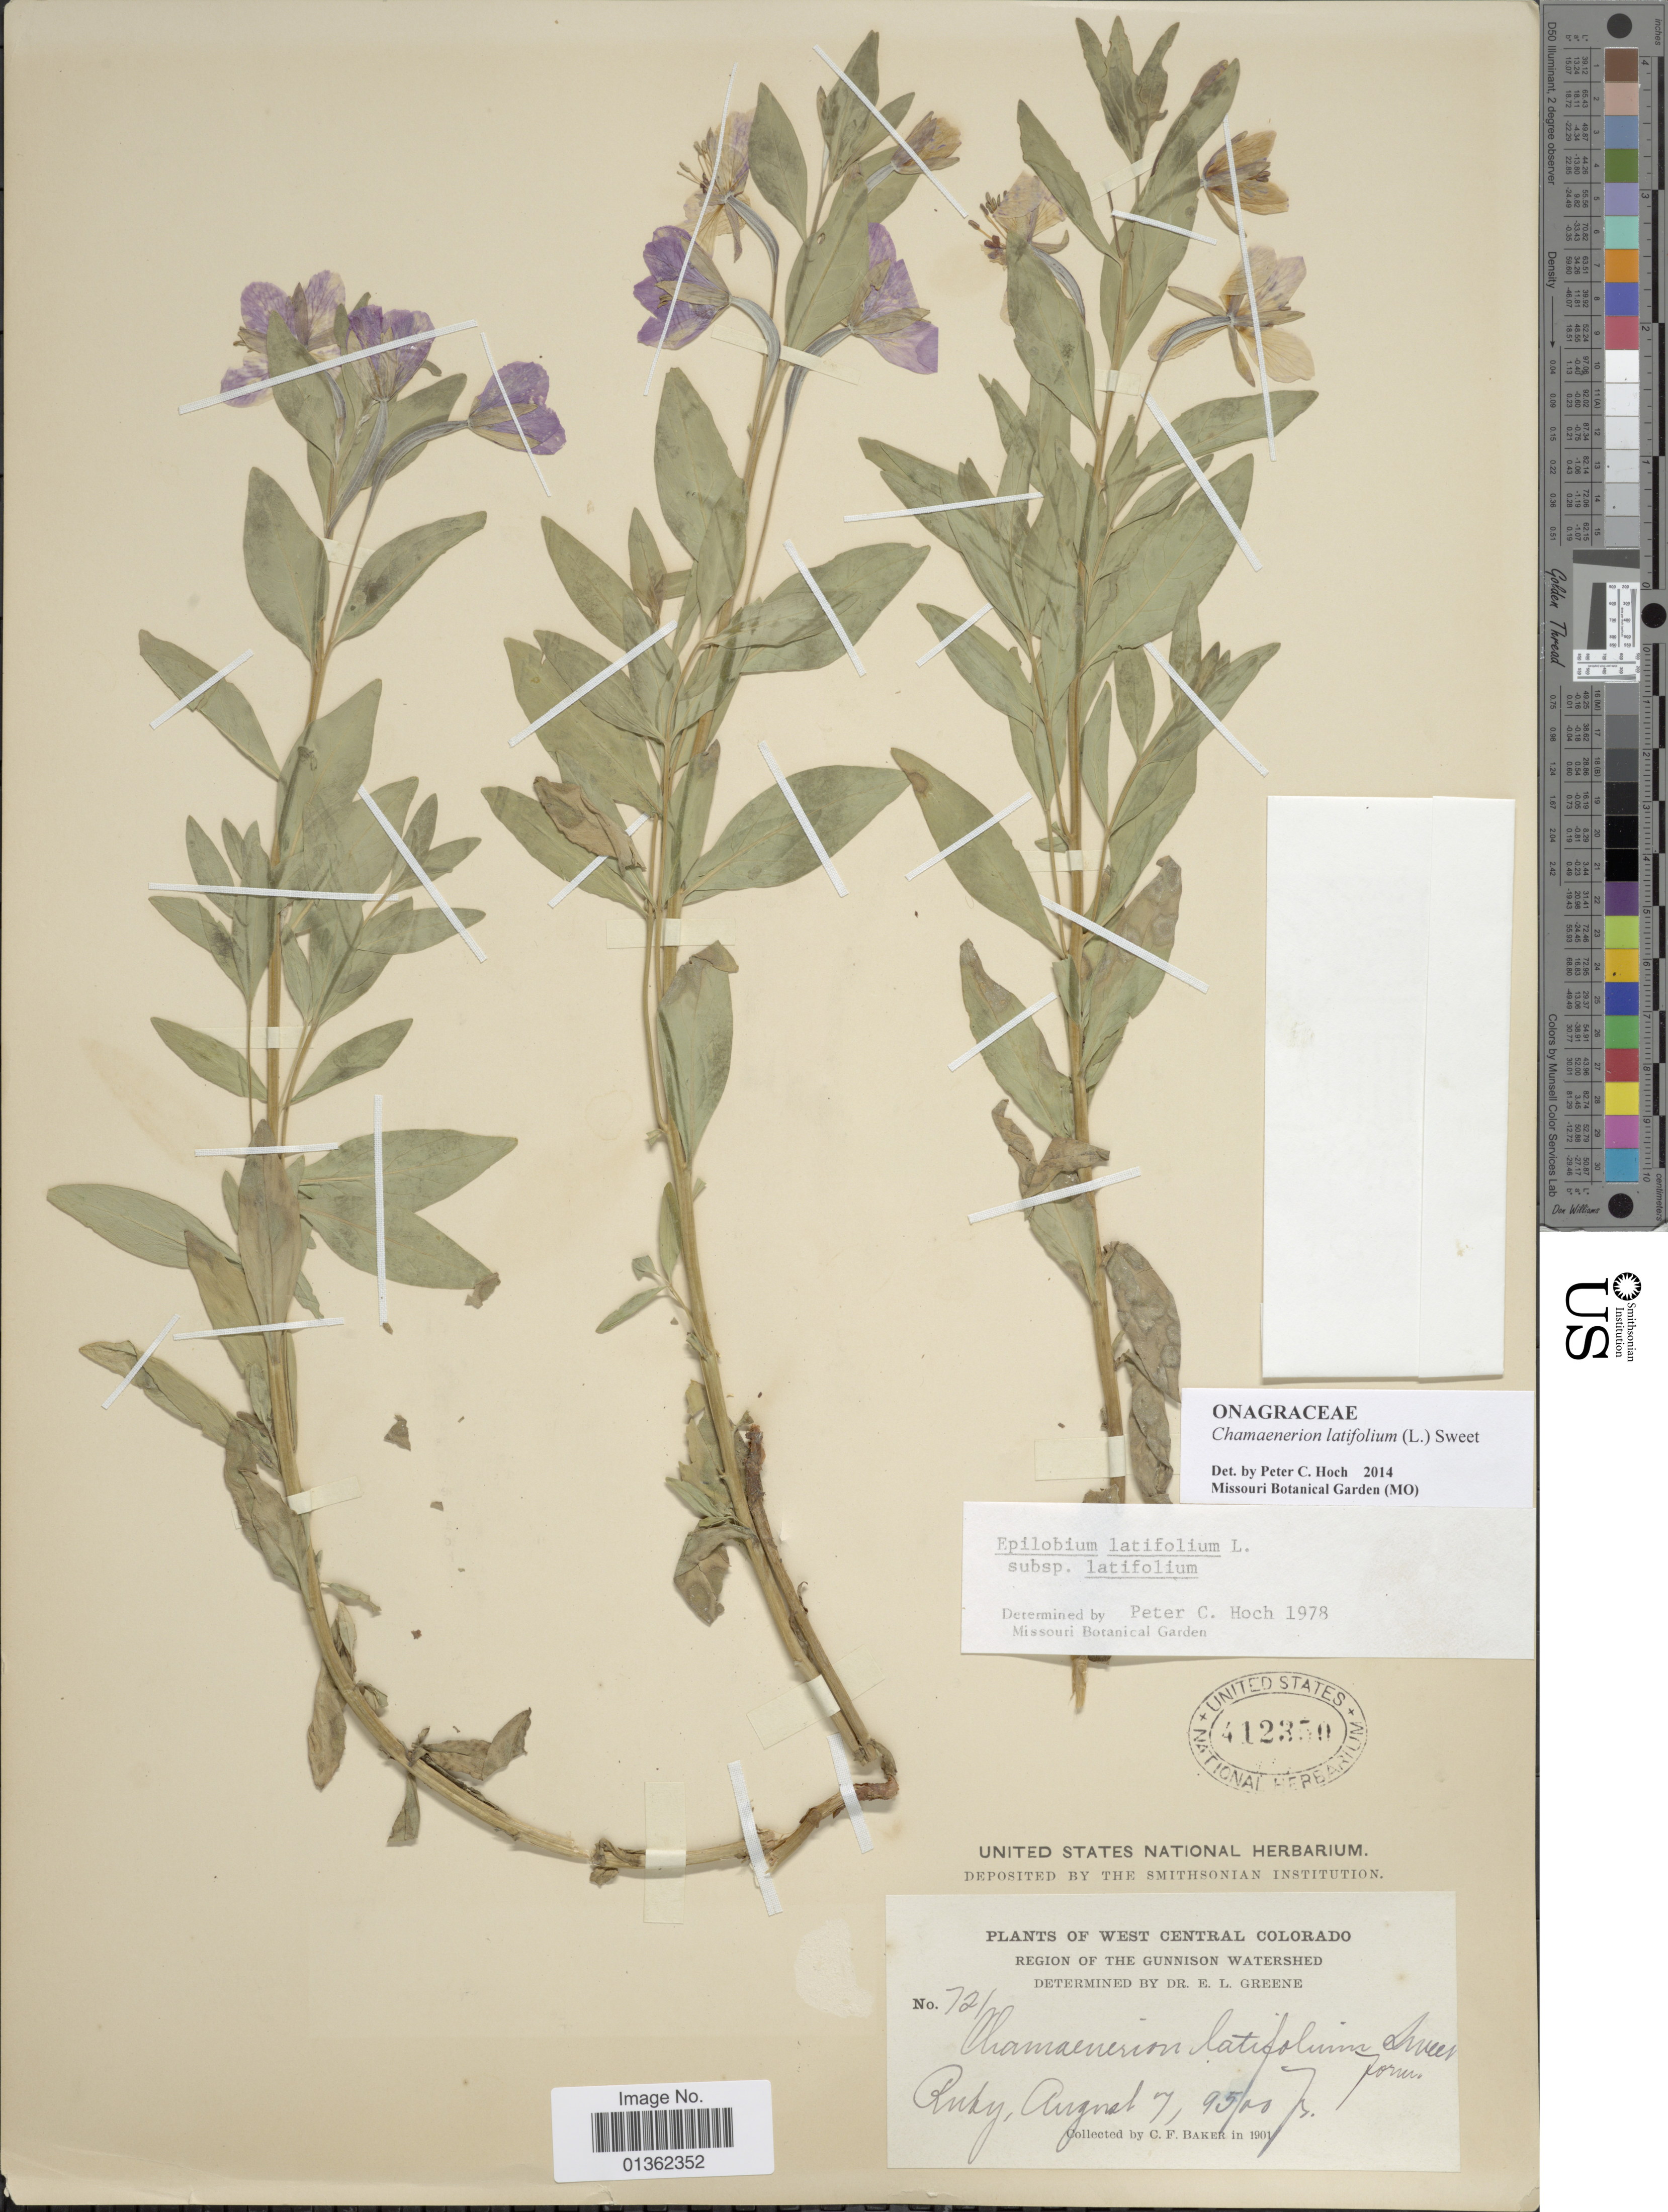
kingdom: Plantae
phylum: Tracheophyta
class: Magnoliopsida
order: Myrtales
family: Onagraceae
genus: Chamaenerion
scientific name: Chamaenerion latifolium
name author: (L.) Th. Fr. & Lange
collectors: C. F. Baker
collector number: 721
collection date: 1901-08-07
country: United States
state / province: Colorado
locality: West Central Colorado. Region of the Gunnison Watershed. Ruby.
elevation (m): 2896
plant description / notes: No precise locality correction needed.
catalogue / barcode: US 412350